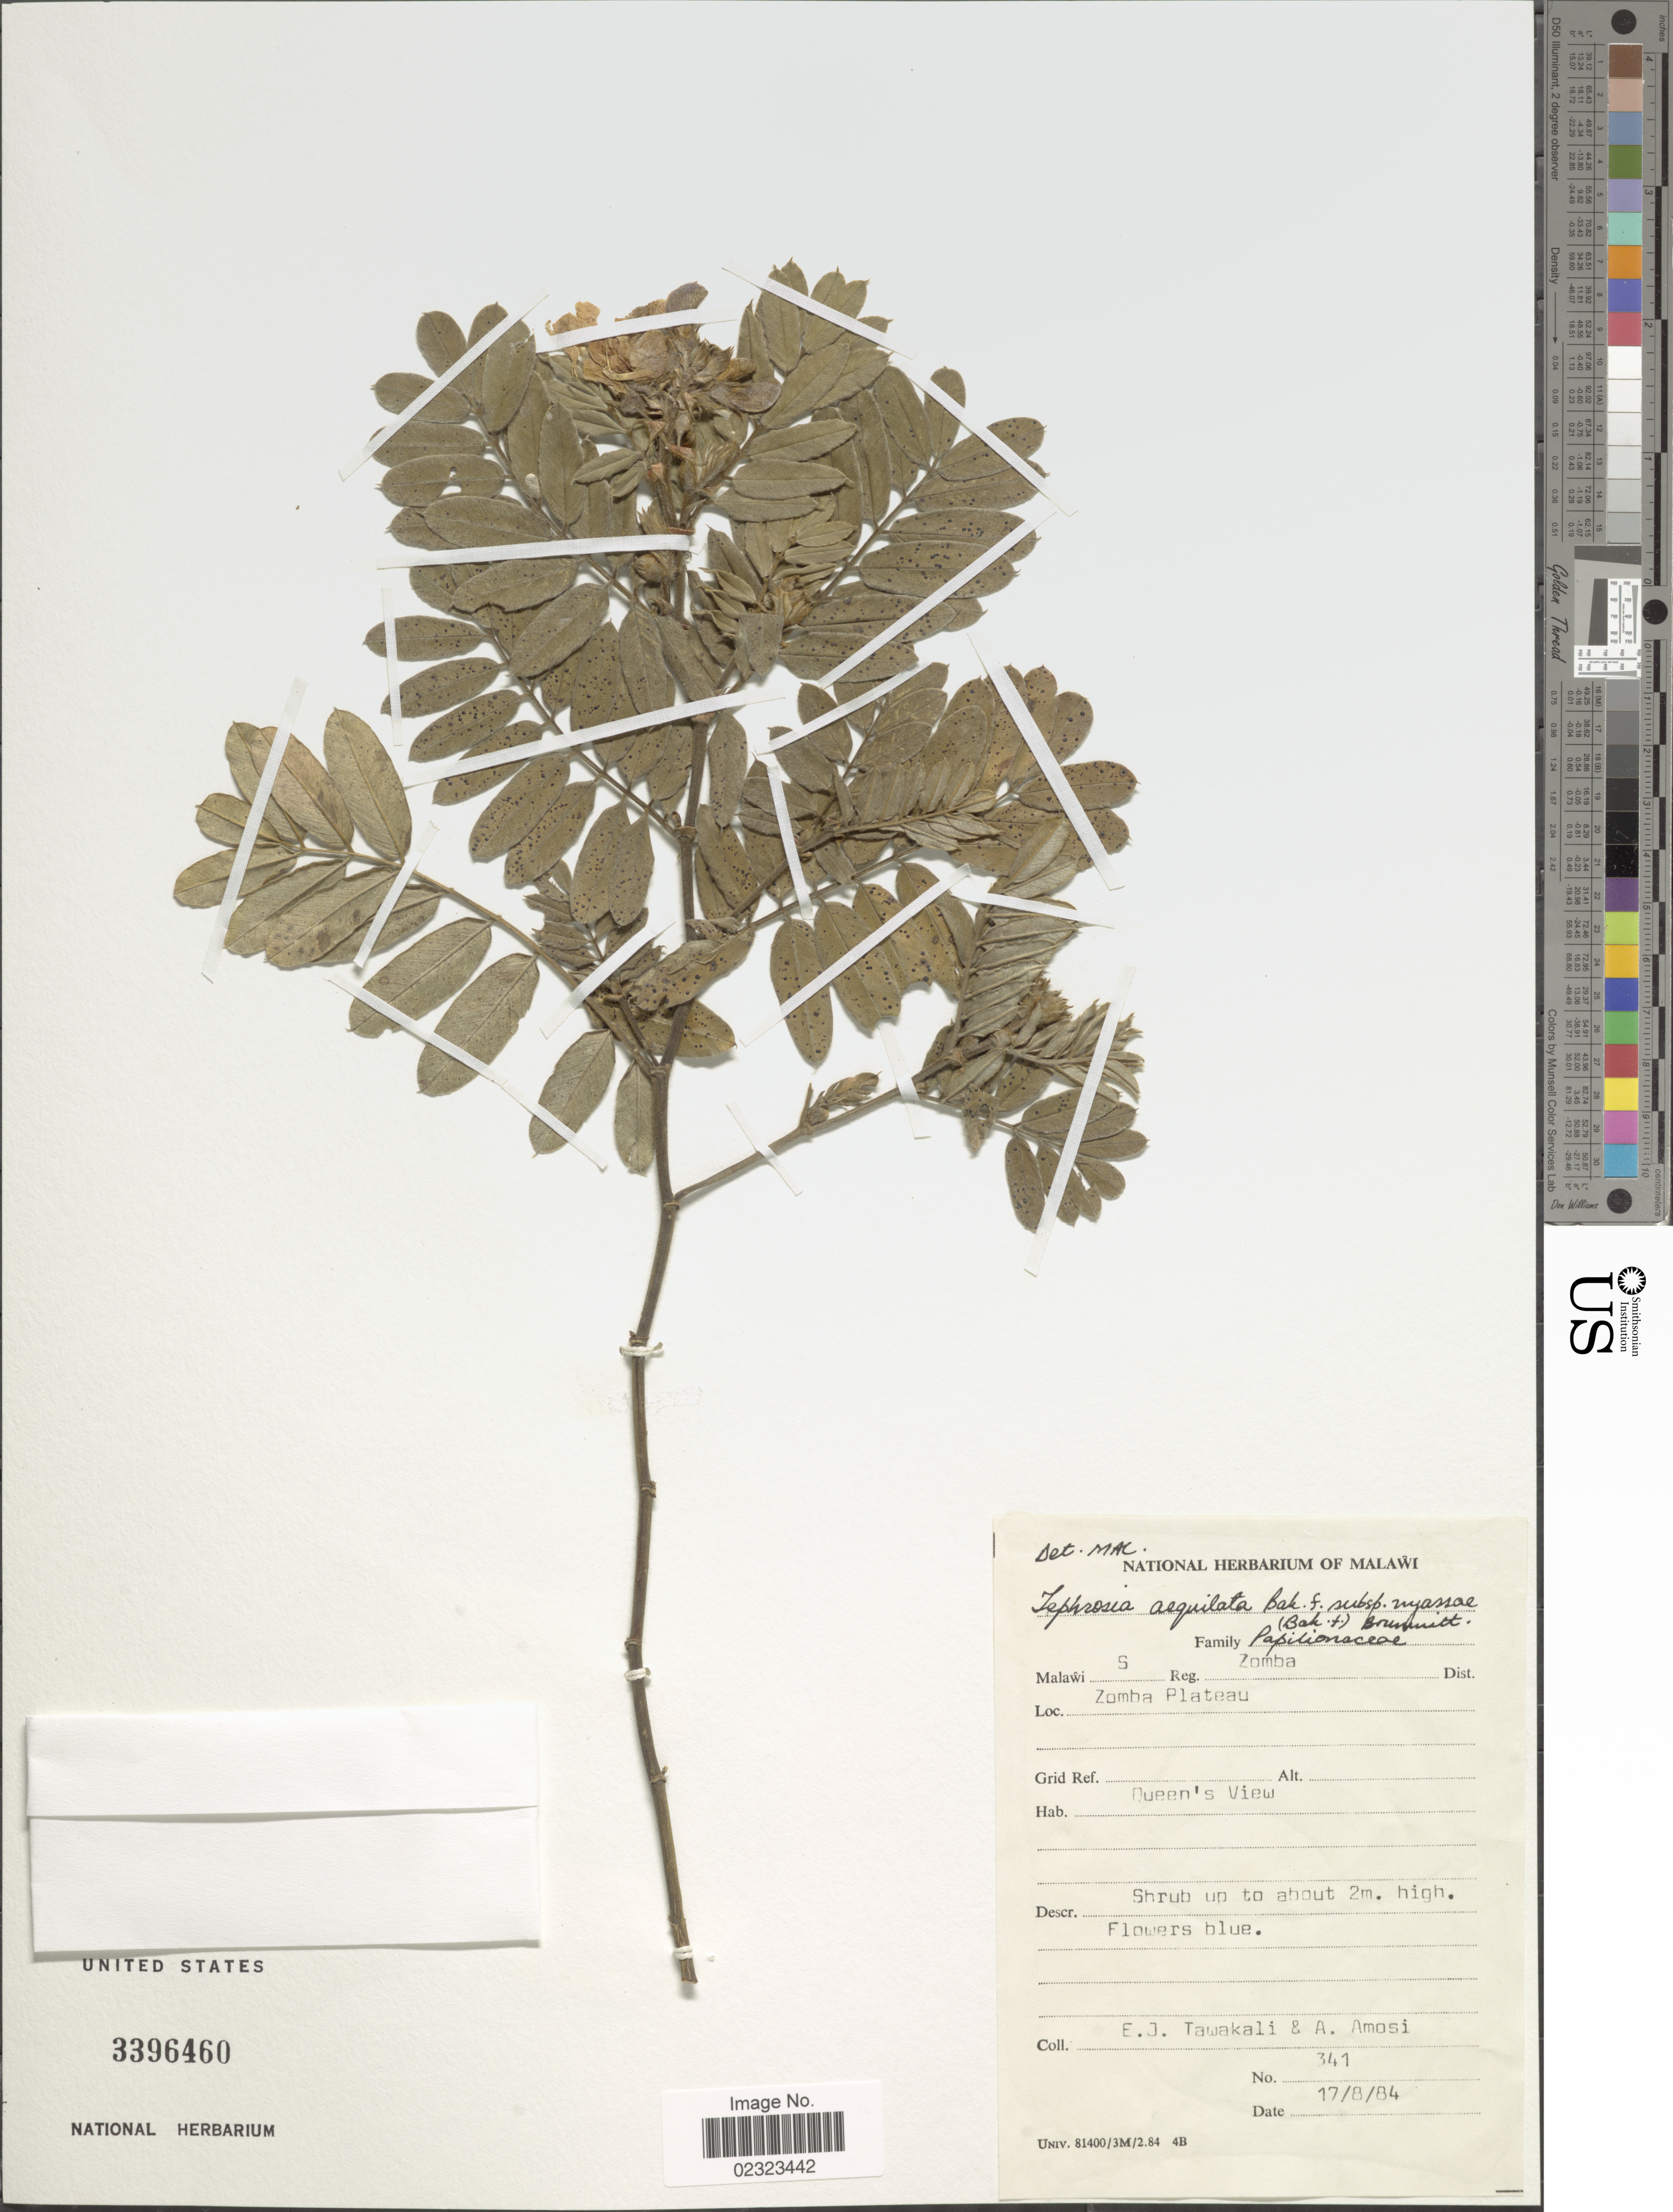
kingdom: Plantae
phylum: Tracheophyta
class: Magnoliopsida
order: Fabales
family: Fabaceae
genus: Tephrosia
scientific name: Tephrosia aequilata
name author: Baker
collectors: E. Tawakali & A. Amosi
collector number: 341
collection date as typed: Transcribed d/m/y: 17/8/84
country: Malawi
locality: S. Reg., Zomba Dist., Zomba Plateau, Queen's View.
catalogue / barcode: US 3396460